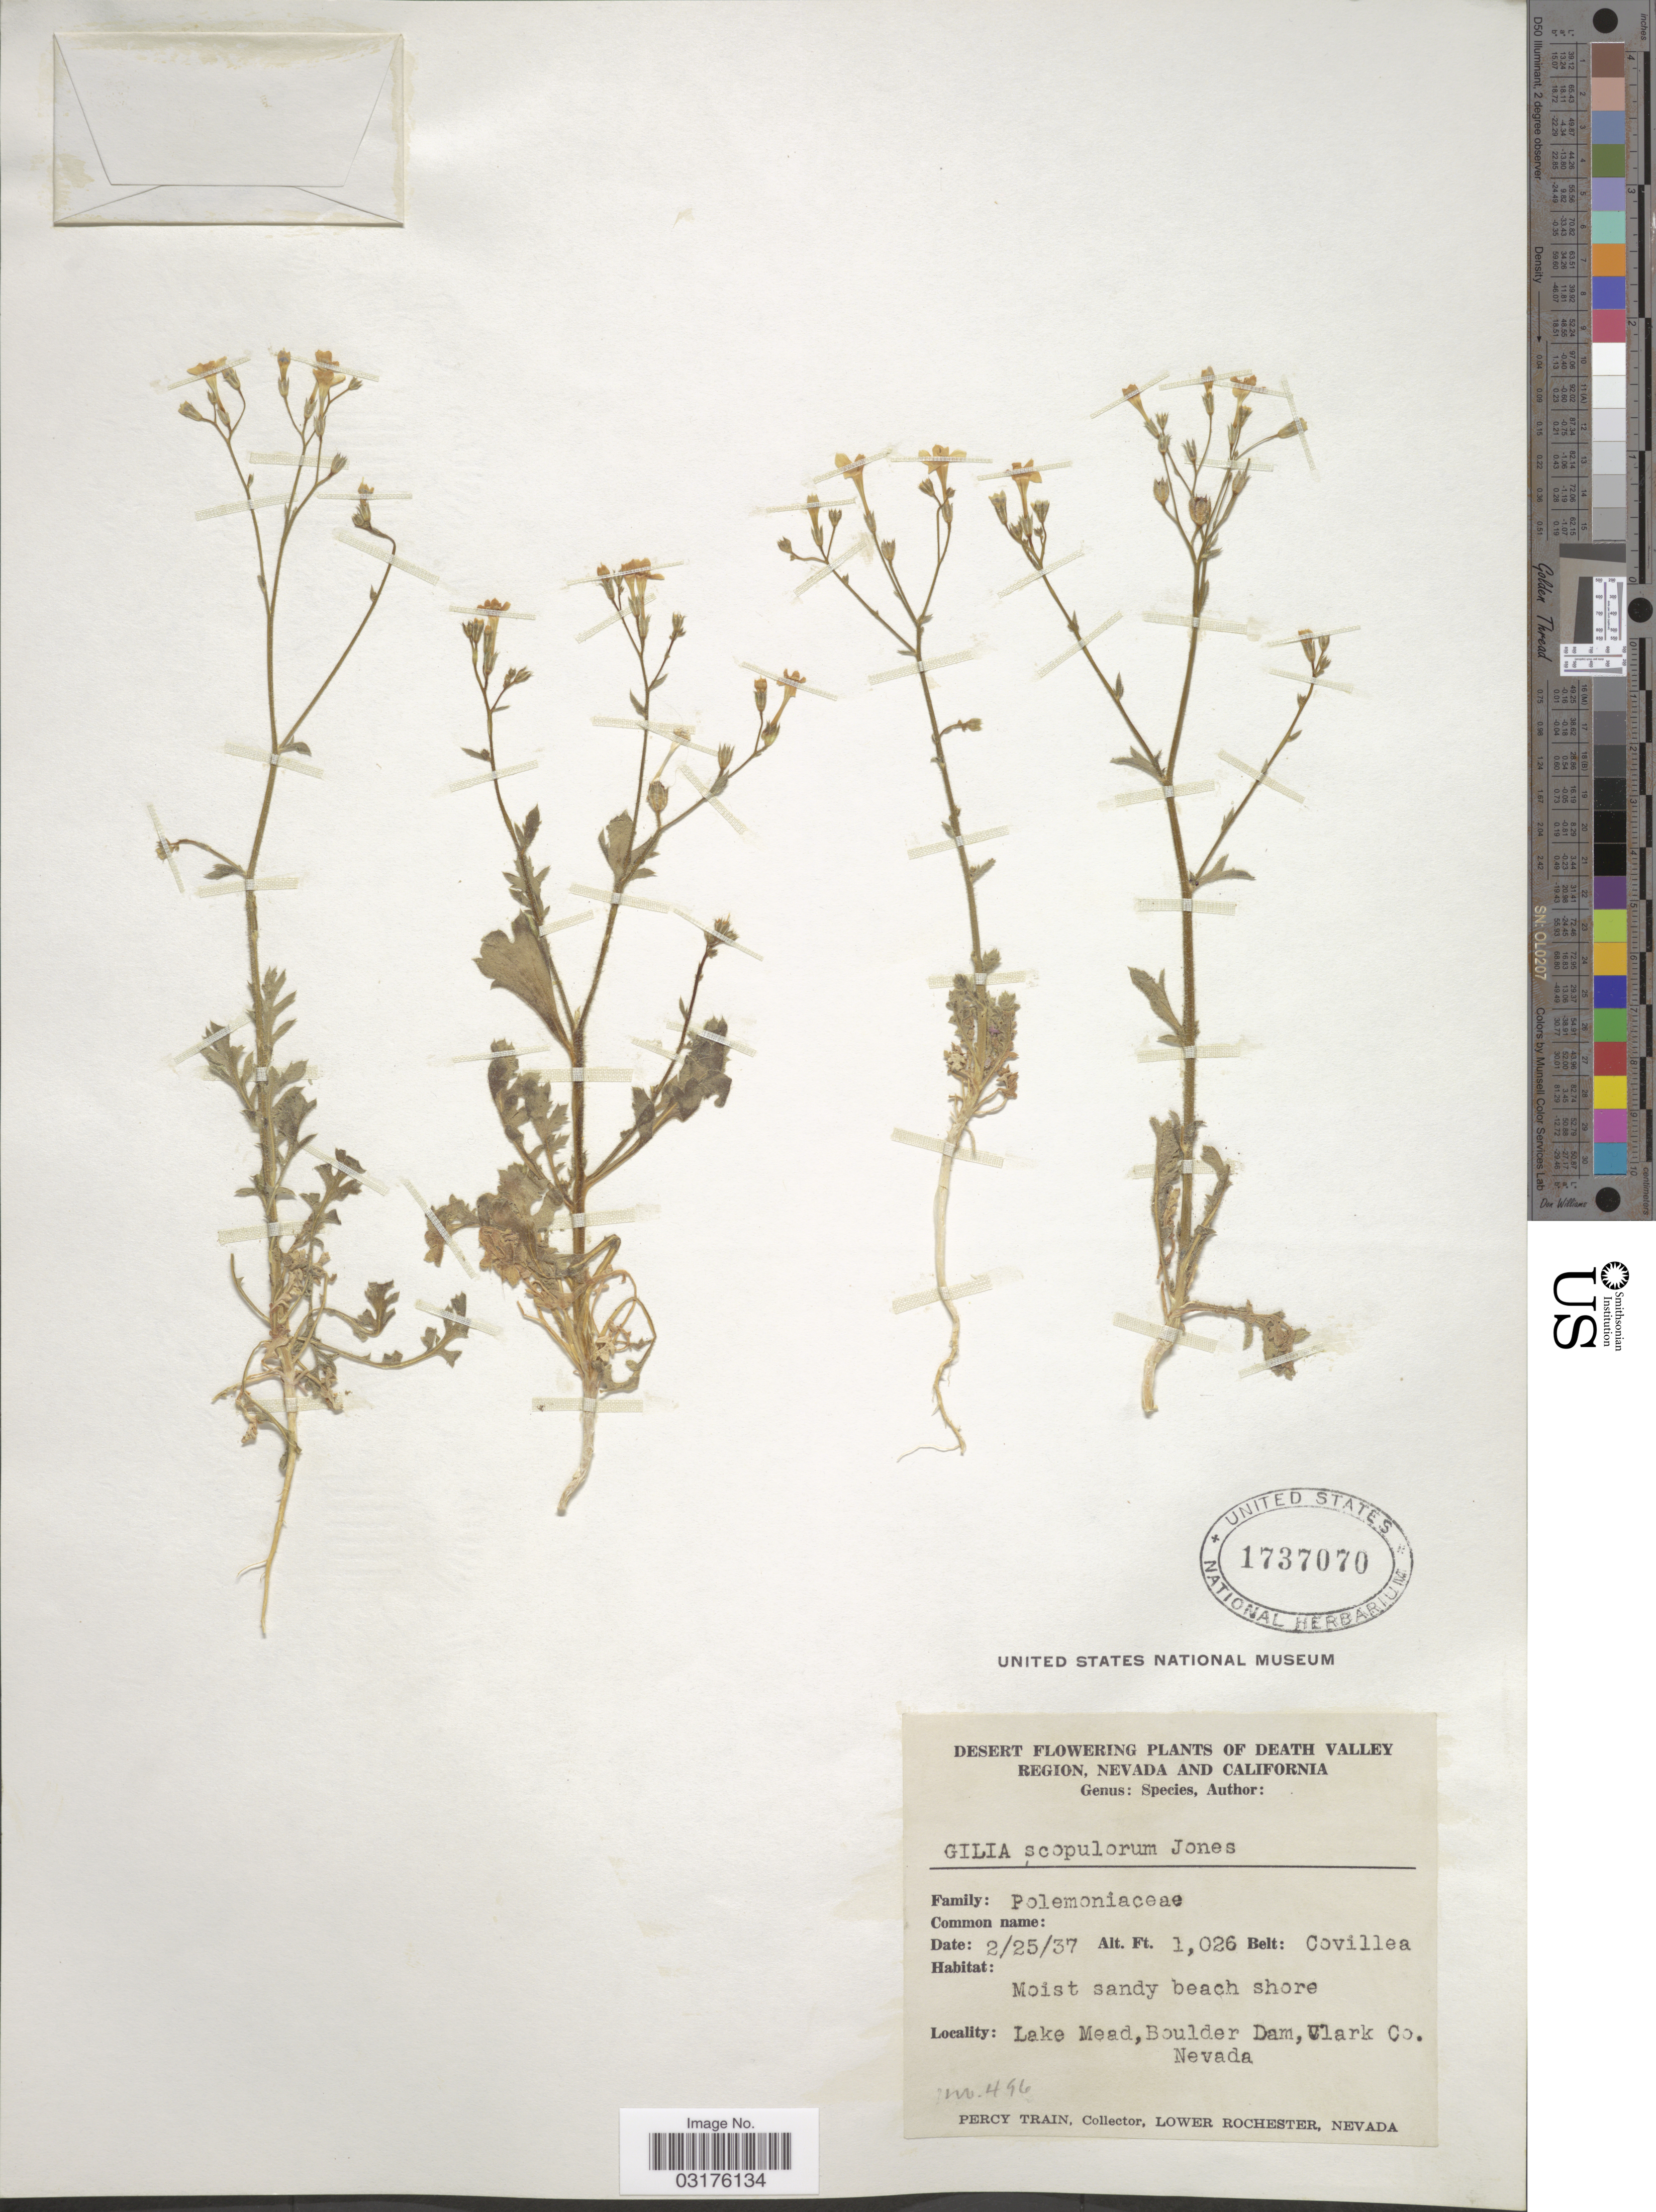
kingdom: Plantae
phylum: Tracheophyta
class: Magnoliopsida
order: Ericales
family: Polemoniaceae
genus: Gilia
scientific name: Gilia scopulorum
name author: M.E. Jones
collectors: P. Train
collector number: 496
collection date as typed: Transcribed d/m/y: 25/2/37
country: United States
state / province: Nevada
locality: Lake Mead, Boulder Dam, Clark Co., Nevada.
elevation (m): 313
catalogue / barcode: US 1737070